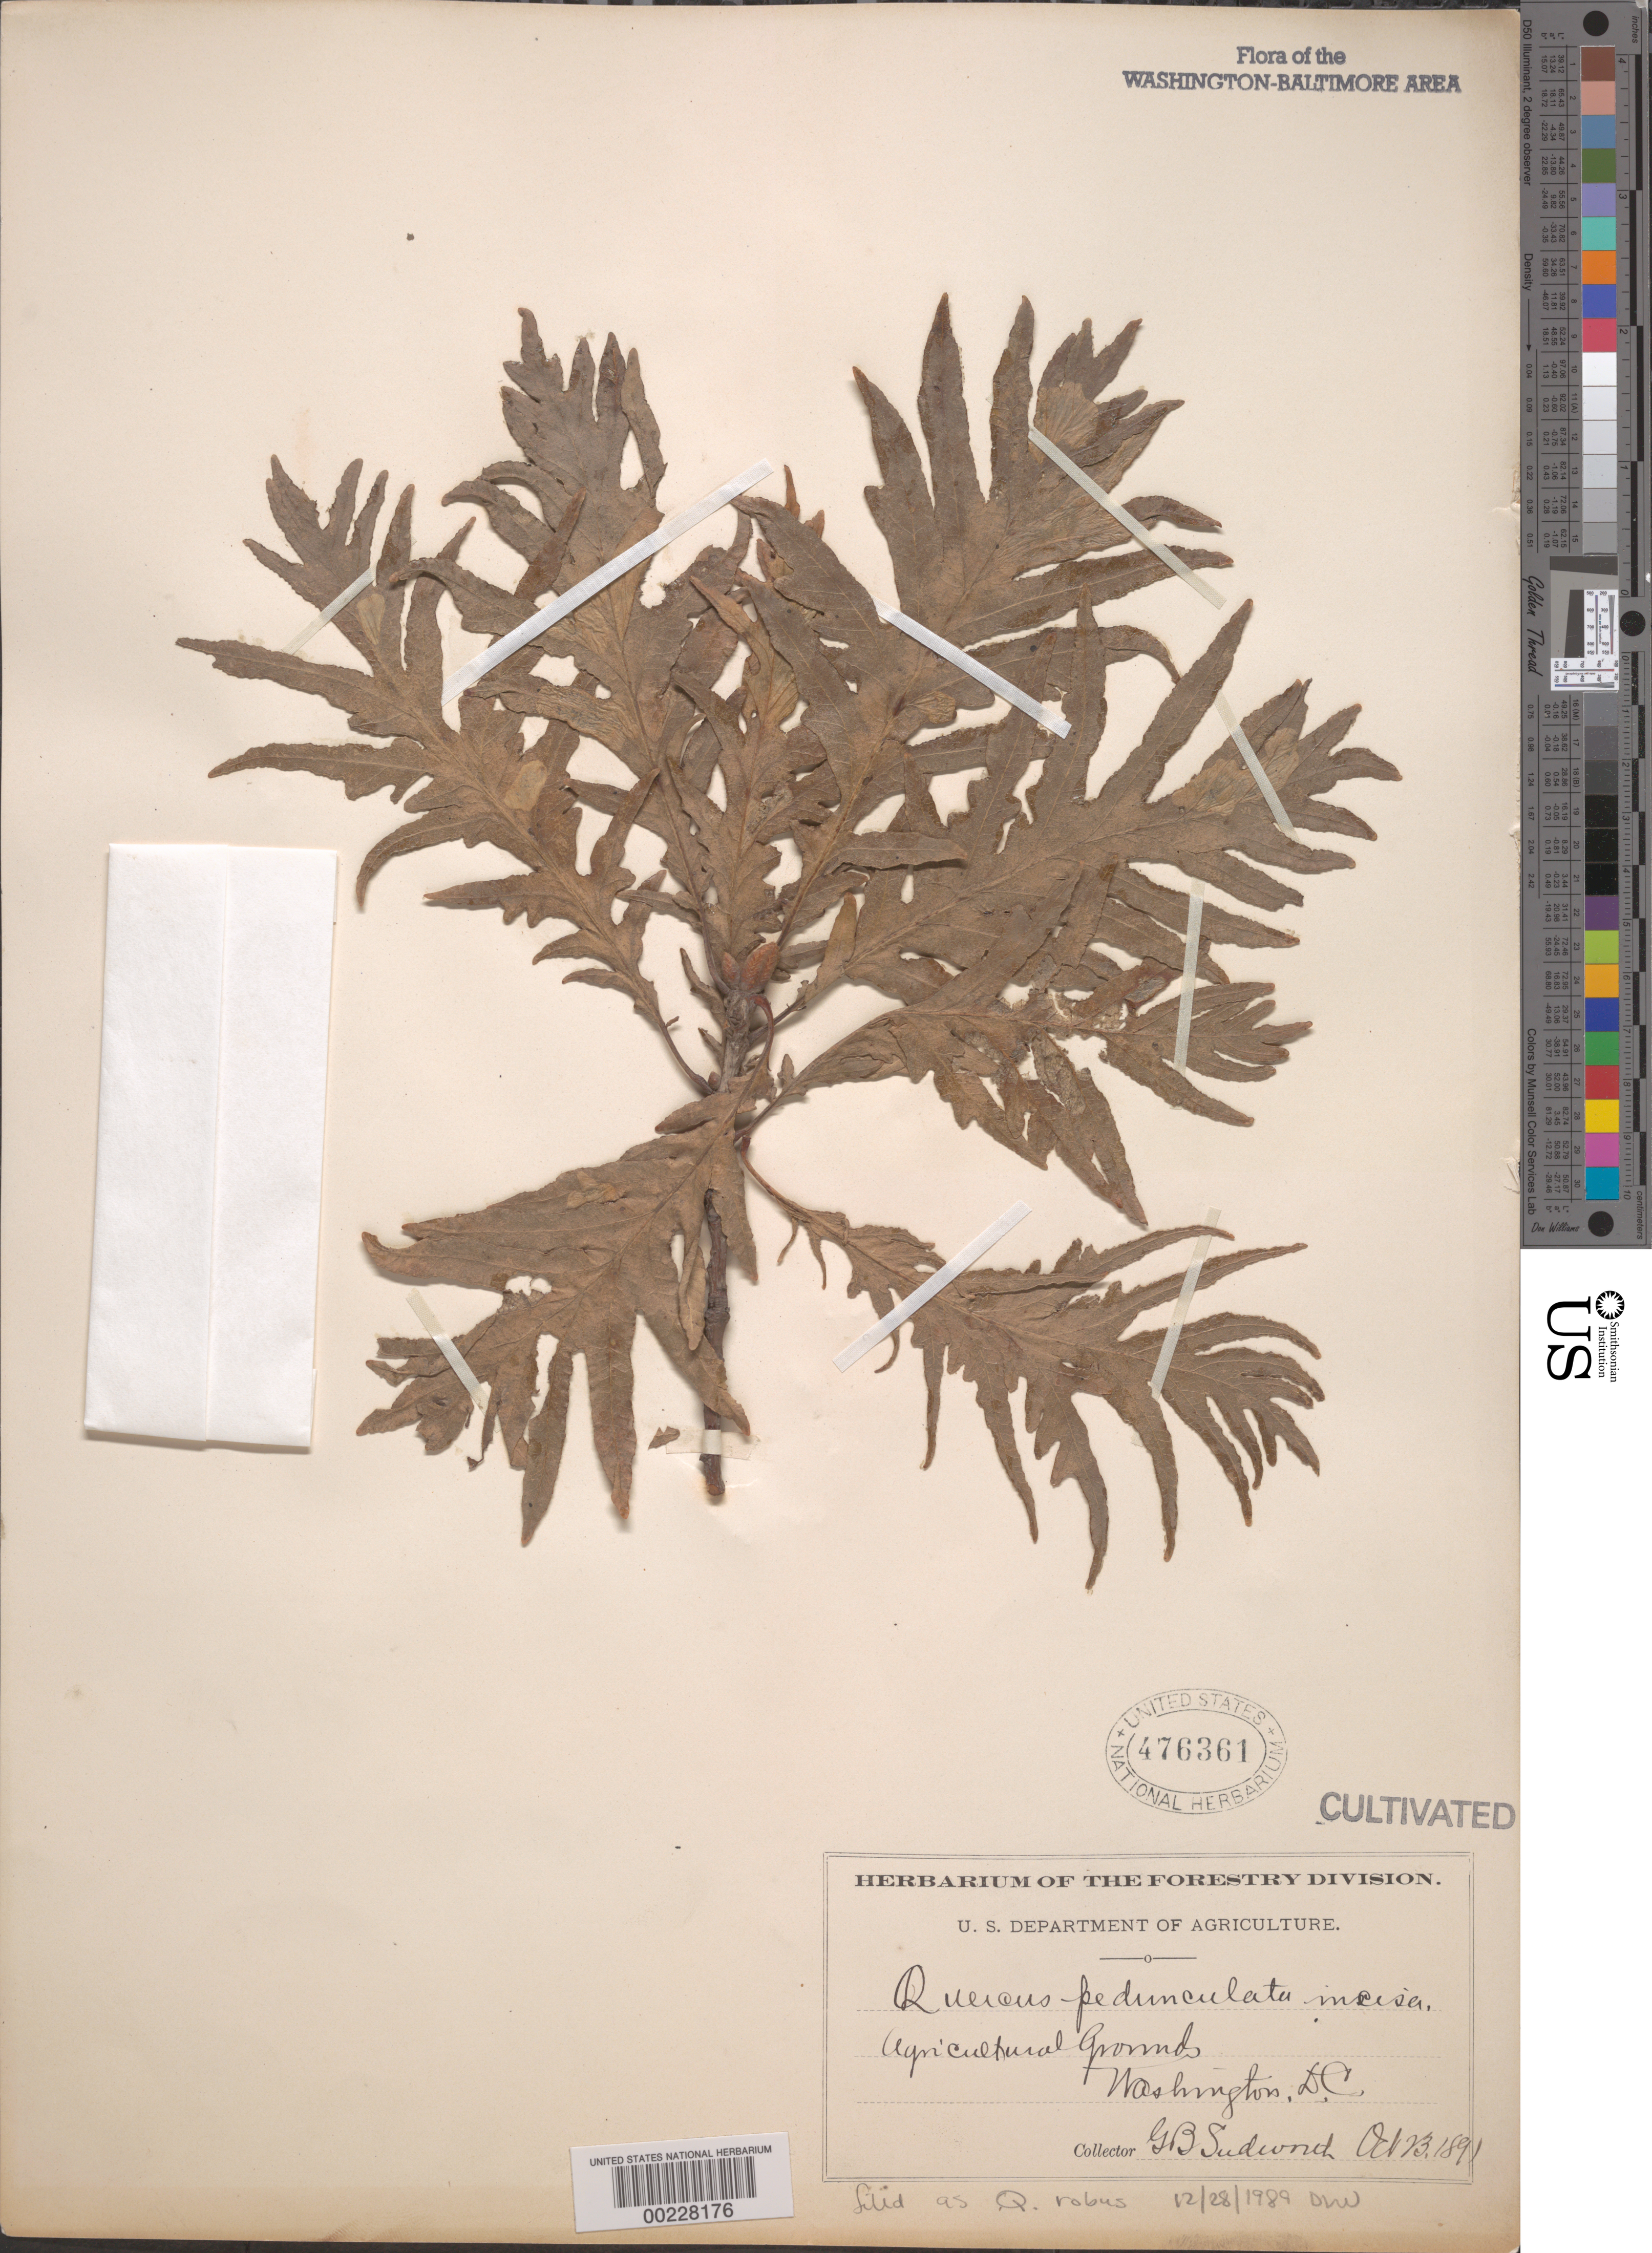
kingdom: Plantae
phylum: Tracheophyta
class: Magnoliopsida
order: Fagales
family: Fagaceae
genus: Quercus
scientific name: Quercus robur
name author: L.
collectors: G. B. Sudworth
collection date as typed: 23 Oct 1891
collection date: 1891-10-23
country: United States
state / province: District of Columbia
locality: Agricultural grounds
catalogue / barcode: US 476361